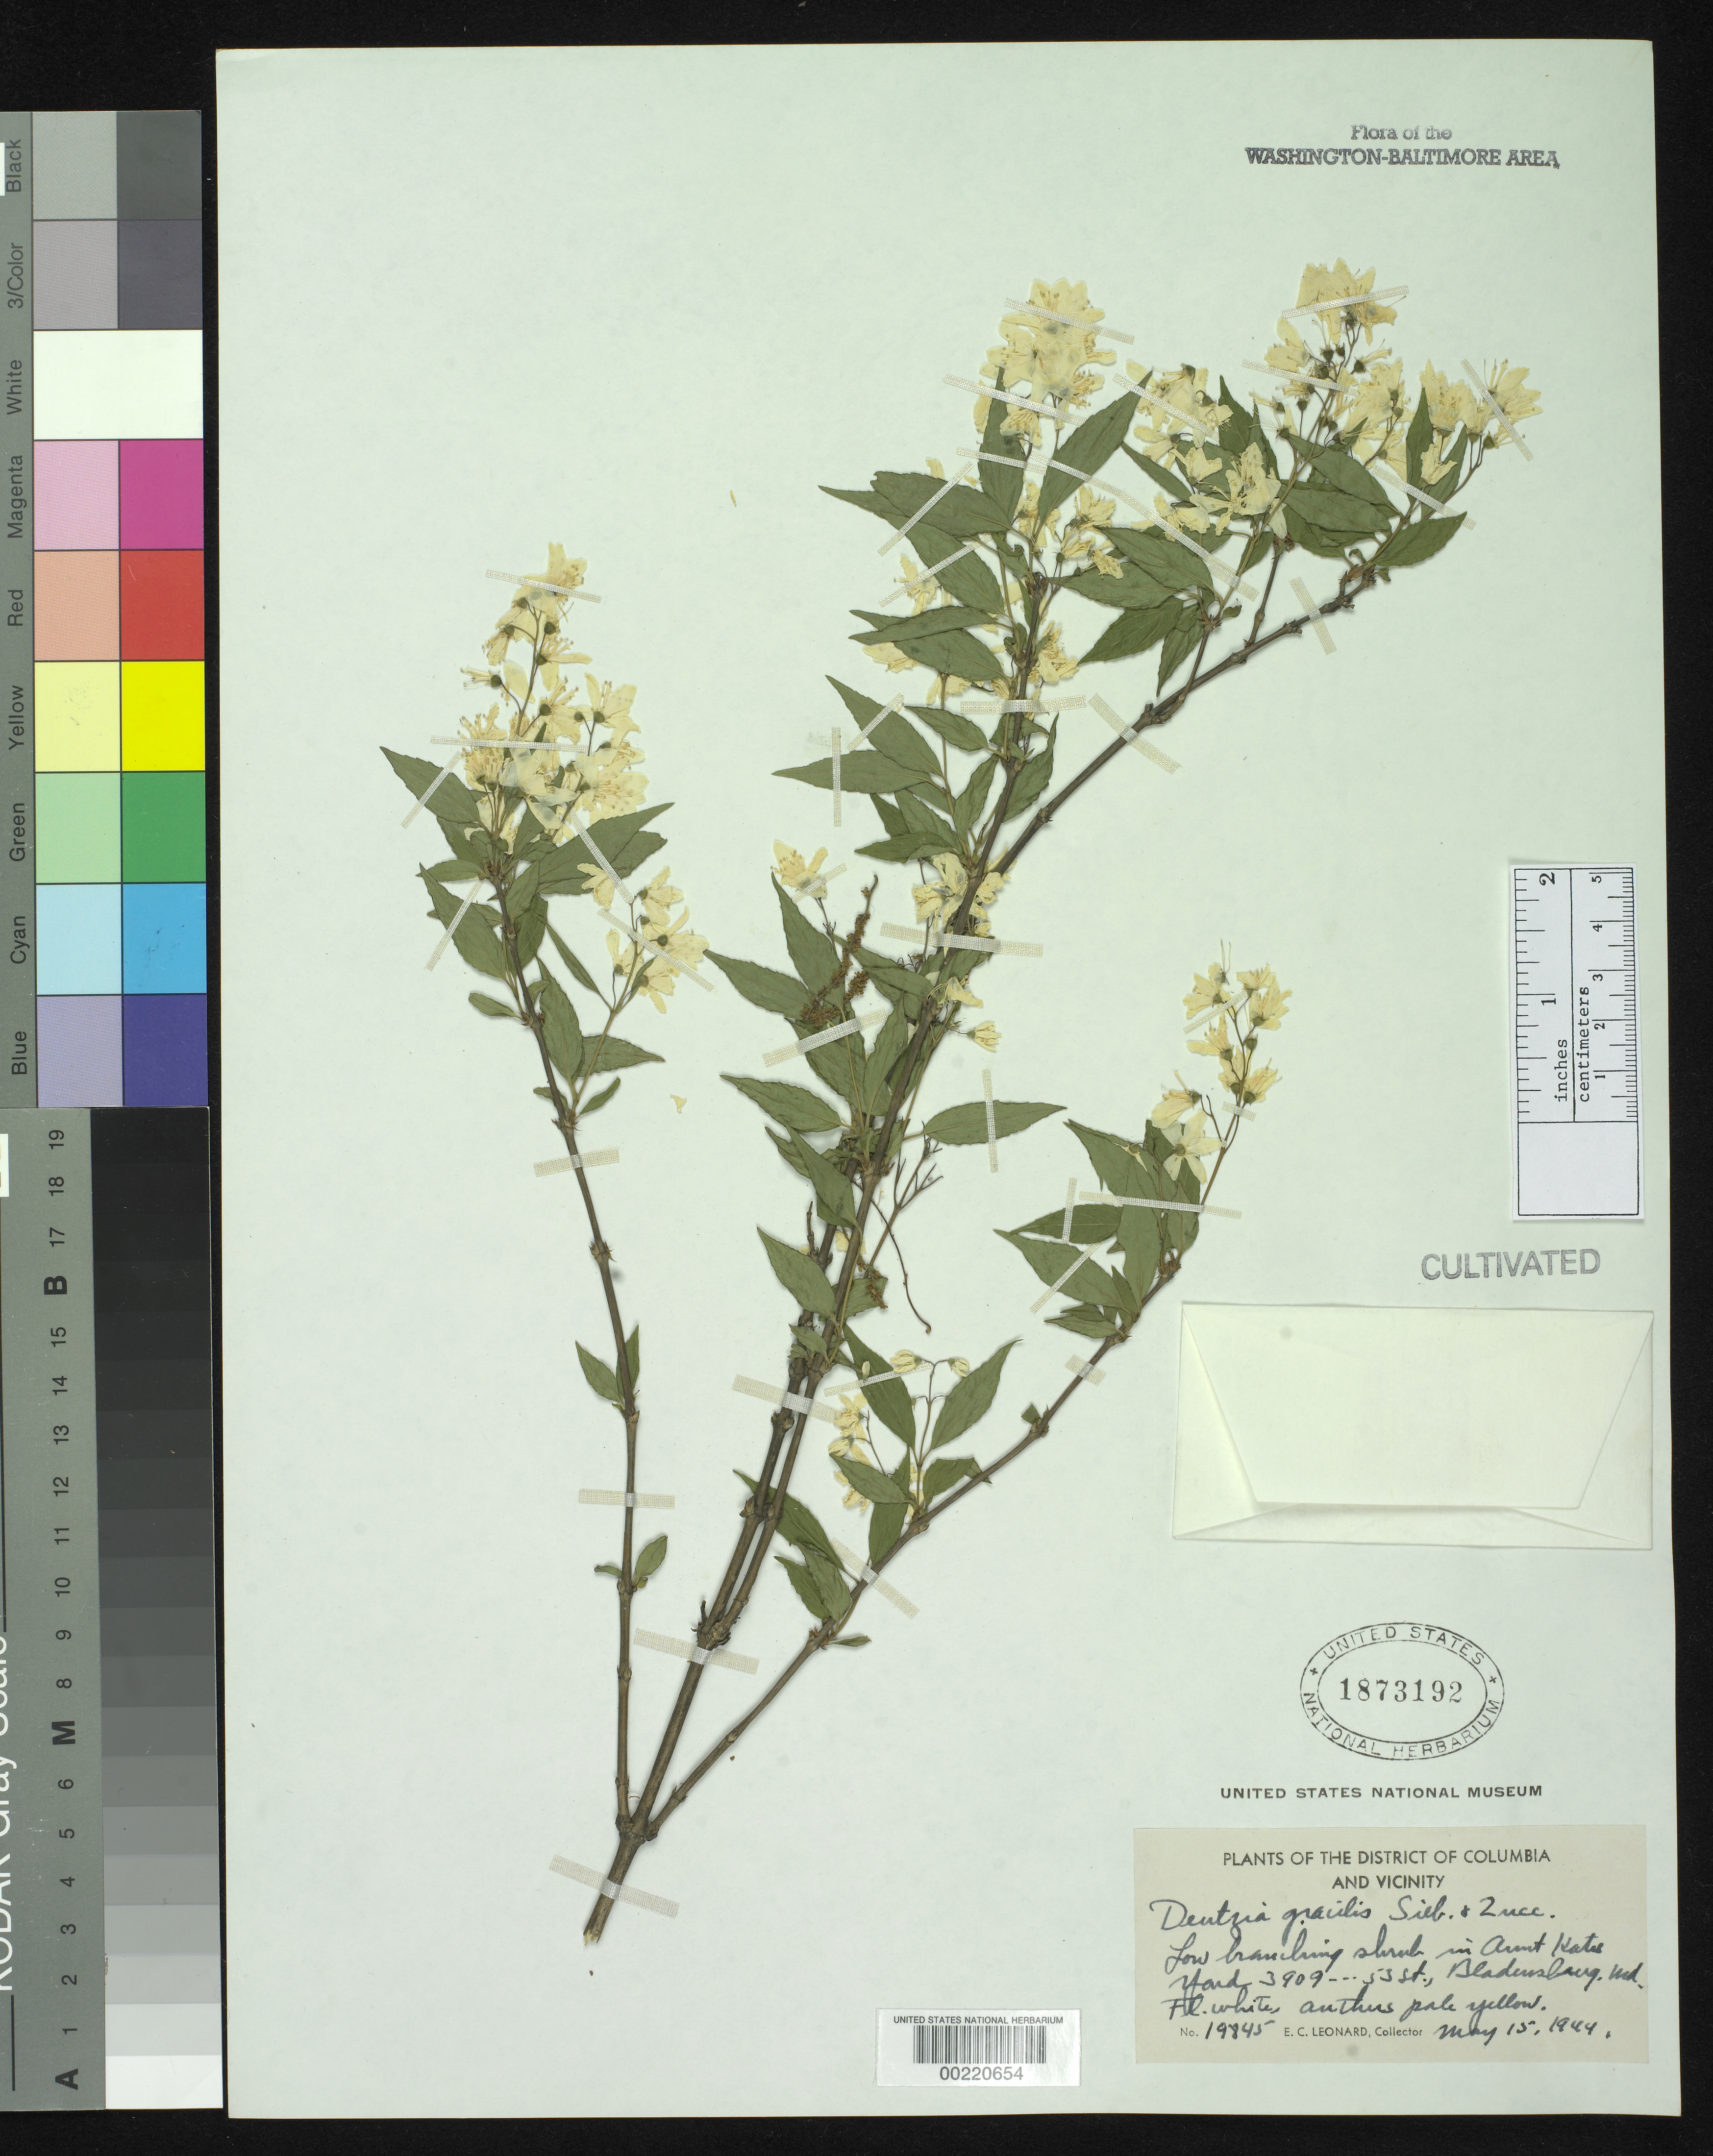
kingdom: Plantae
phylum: Tracheophyta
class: Magnoliopsida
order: Cornales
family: Hydrangeaceae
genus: Deutzia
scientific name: Deutzia gracilis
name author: Siebold & Zucc.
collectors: E. C. Leonard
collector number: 19845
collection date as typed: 15 May 1944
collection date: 1944-05-15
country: United States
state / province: Maryland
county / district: Prince George's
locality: Bladensburg, 3909 53rd St., Aunt Kates Yard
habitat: Yard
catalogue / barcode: US 1873192